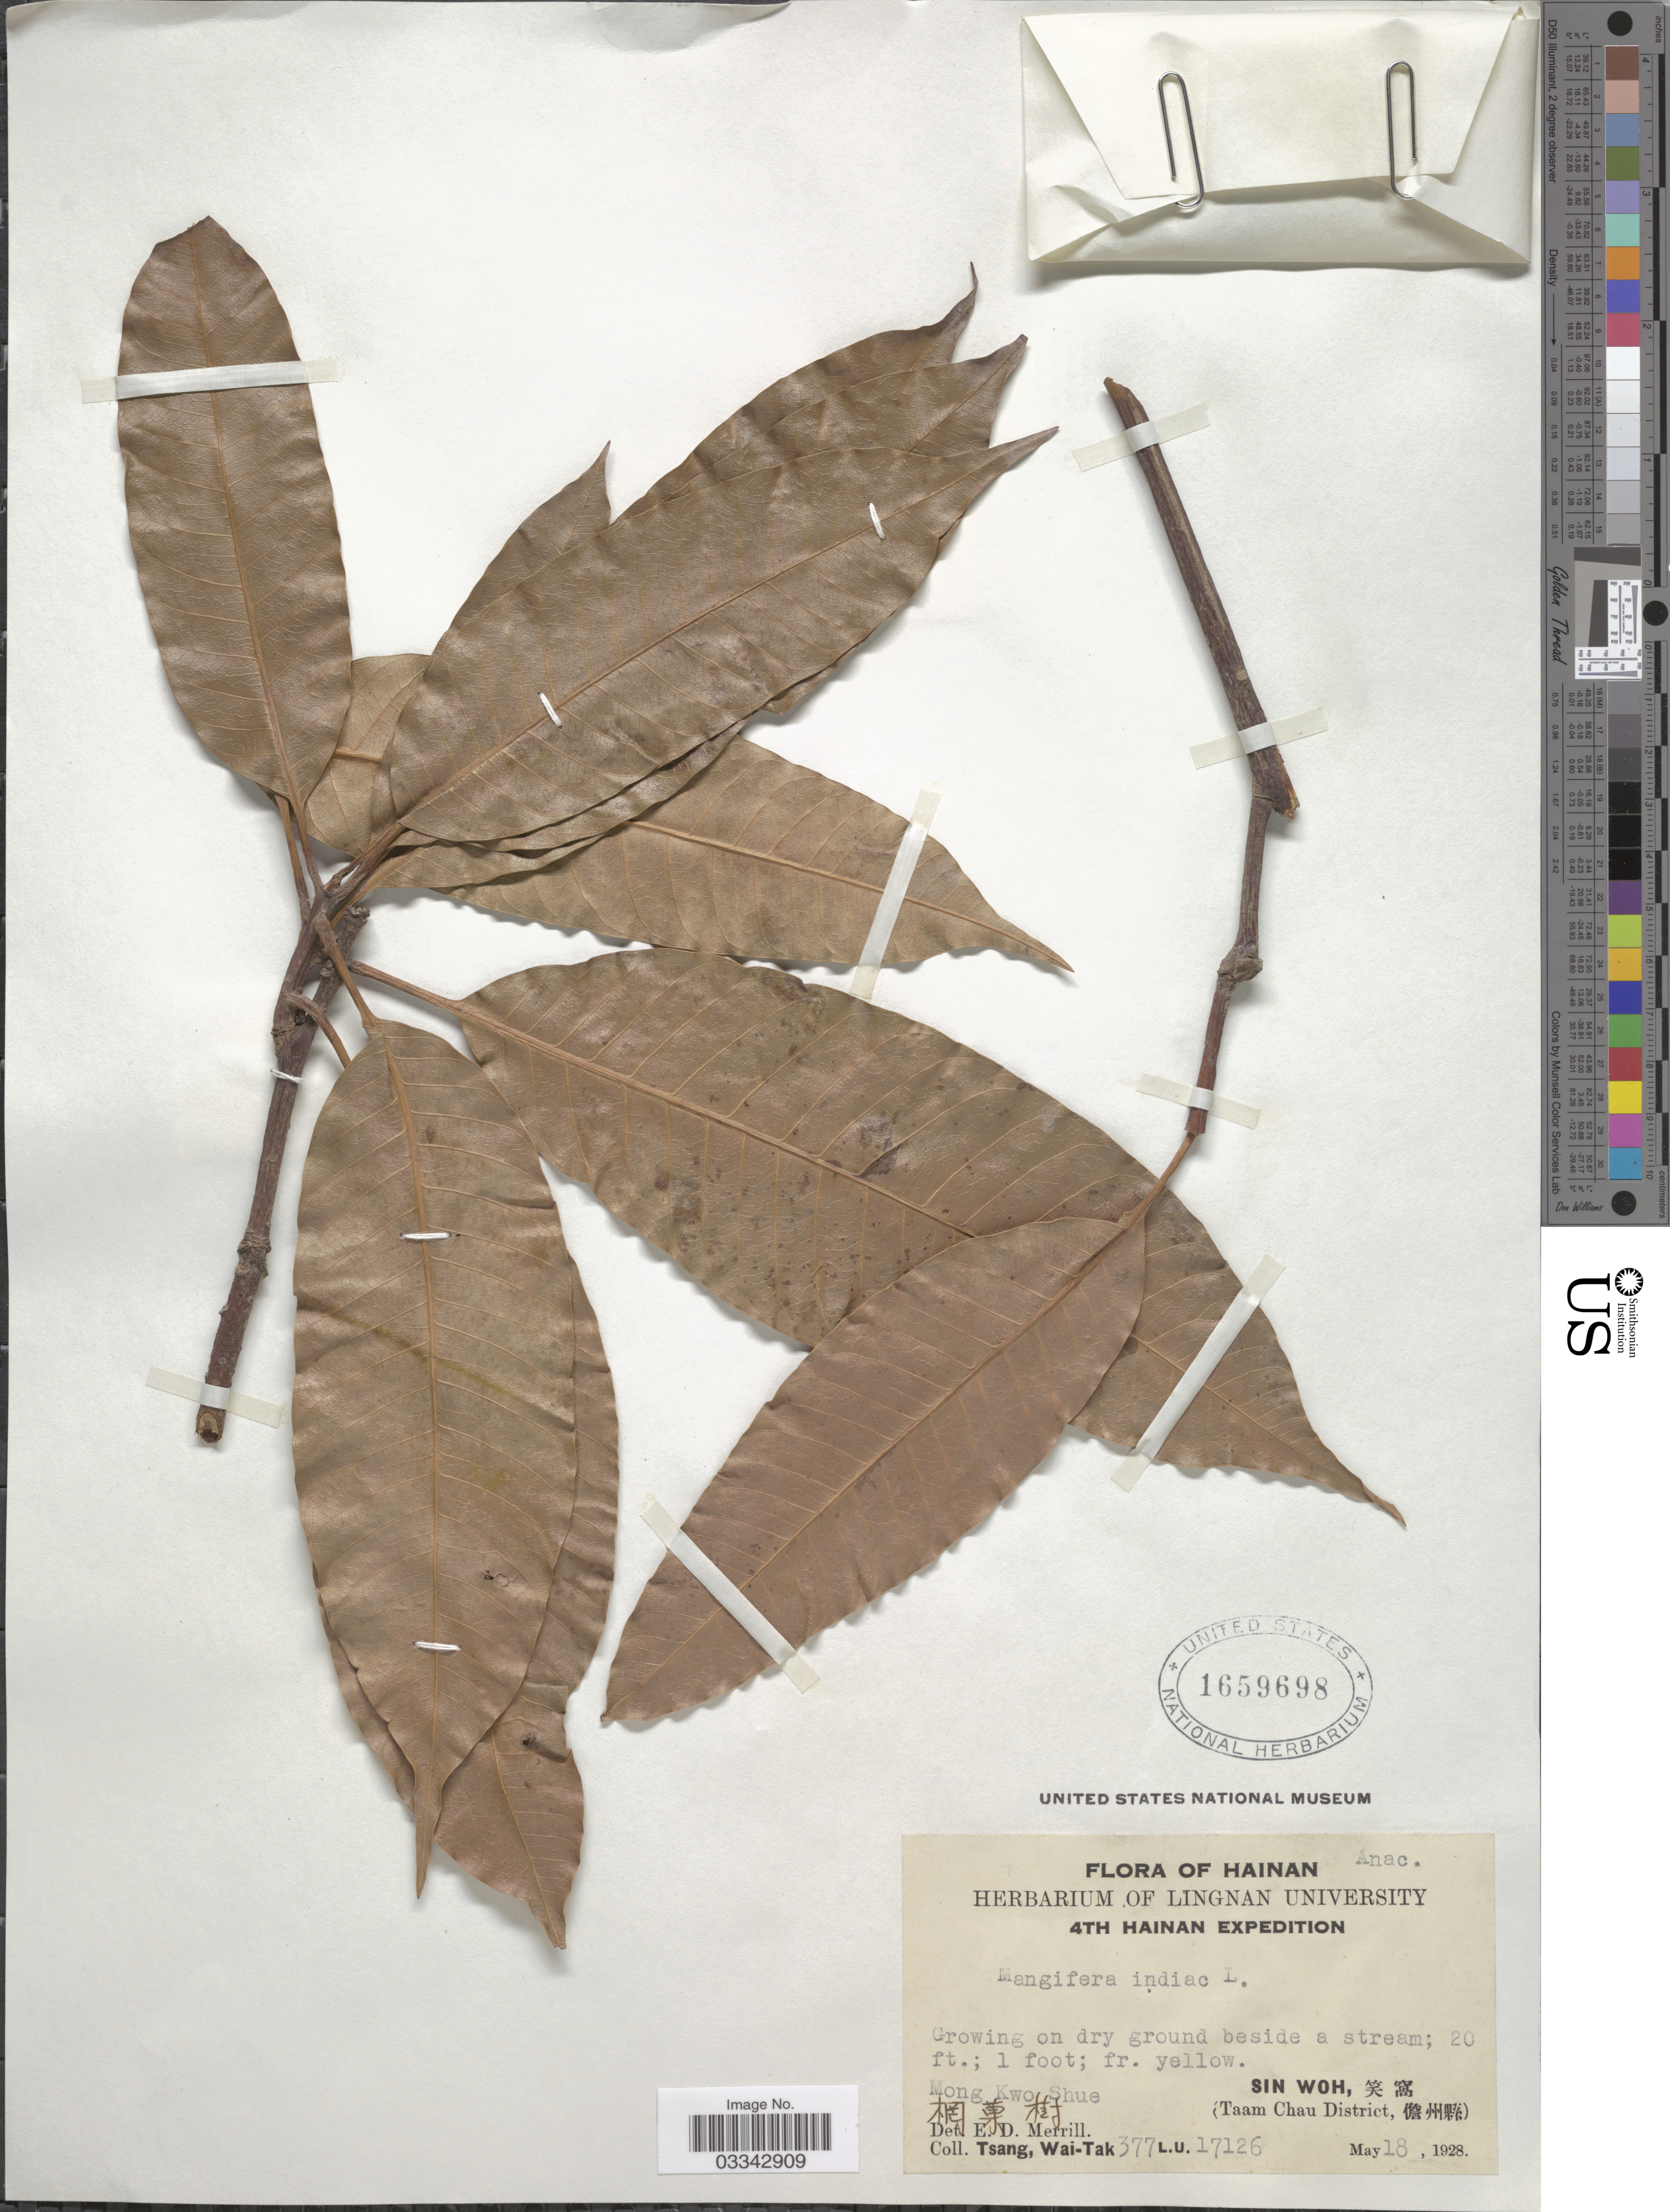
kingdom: Plantae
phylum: Tracheophyta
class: Magnoliopsida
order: Sapindales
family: Anacardiaceae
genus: Mangifera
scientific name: Mangifera indica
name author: L.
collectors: W. T. Tsang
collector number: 377L.U.17126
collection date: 1928-05-18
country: China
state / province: Hainan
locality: Mong Kwo Shue X. Sin Woh, X. {Taam Chau District, X}.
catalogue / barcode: US 1659698